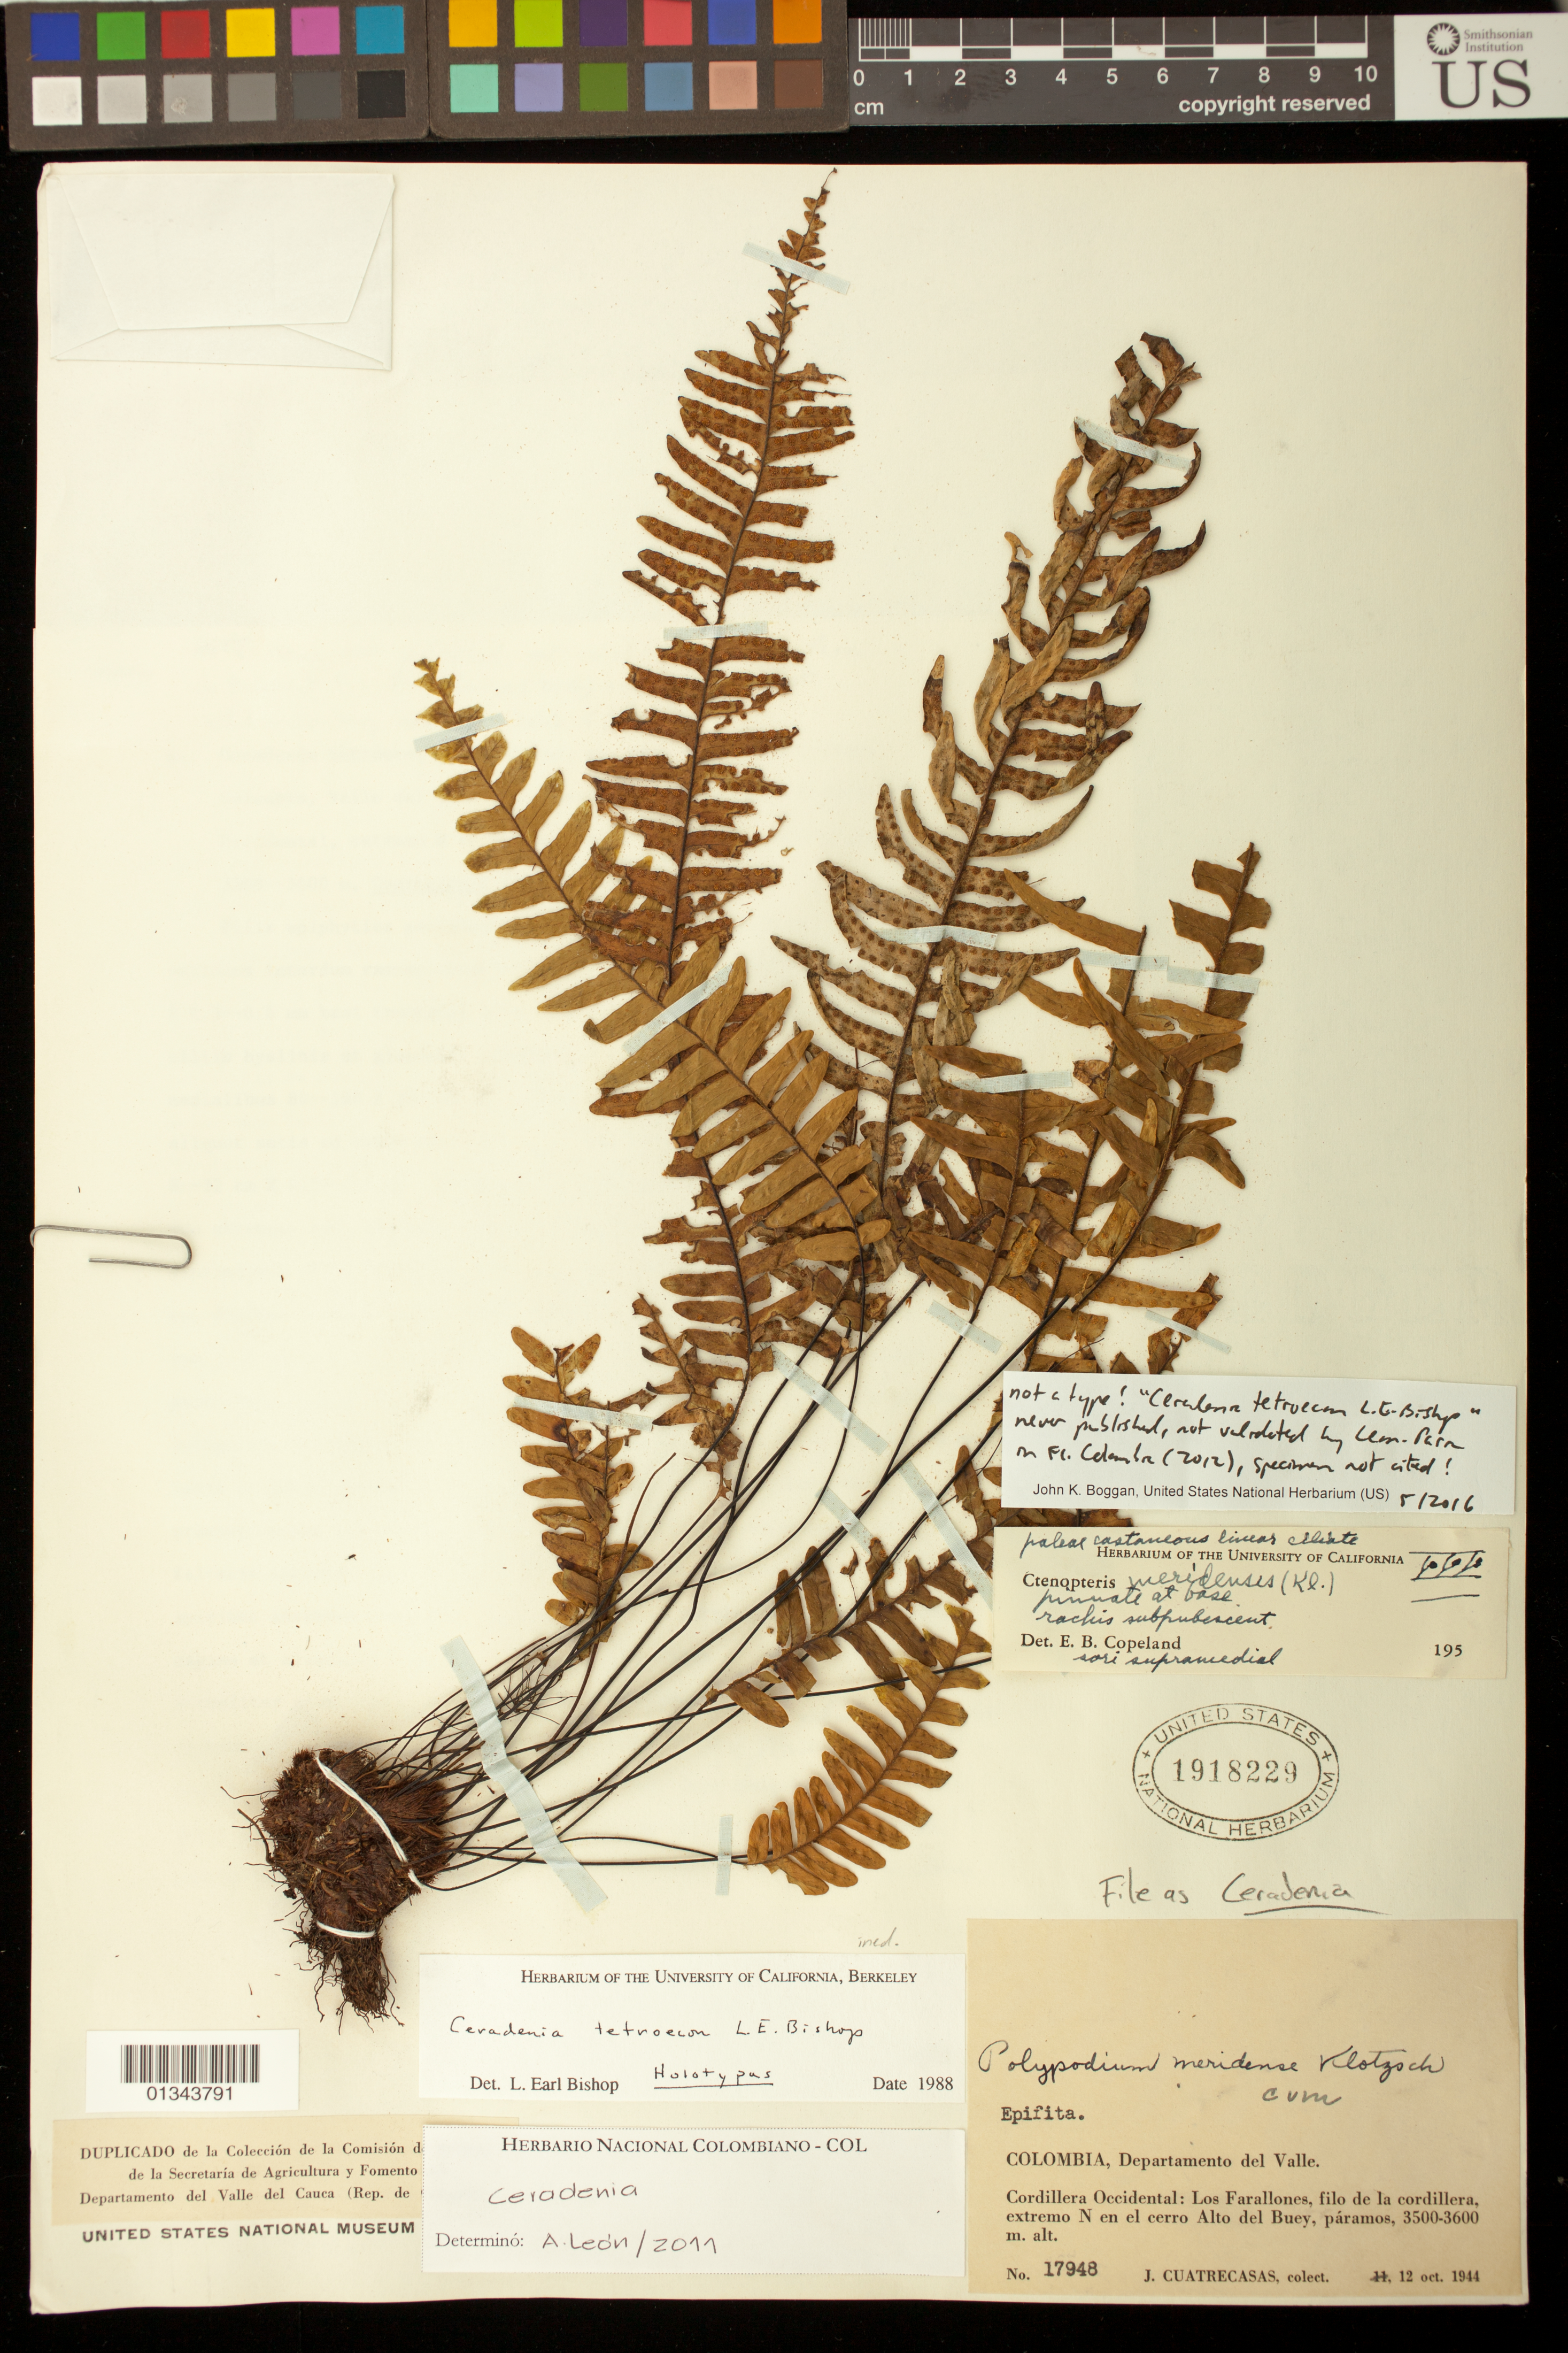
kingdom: Plantae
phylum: Tracheophyta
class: Polypodiopsida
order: Polypodiales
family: Polypodiaceae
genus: Ceradenia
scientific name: Ceradenia sp.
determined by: Leon, A.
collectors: J. Cuatrecasas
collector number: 17948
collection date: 1944-10-12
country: Colombia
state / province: Valle del Cauca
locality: Cord. occidental: Los Farallones, filo de la cordillera, extremo N en el cerro Alto del Buey.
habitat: paramos.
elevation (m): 3500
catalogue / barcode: US 1918229